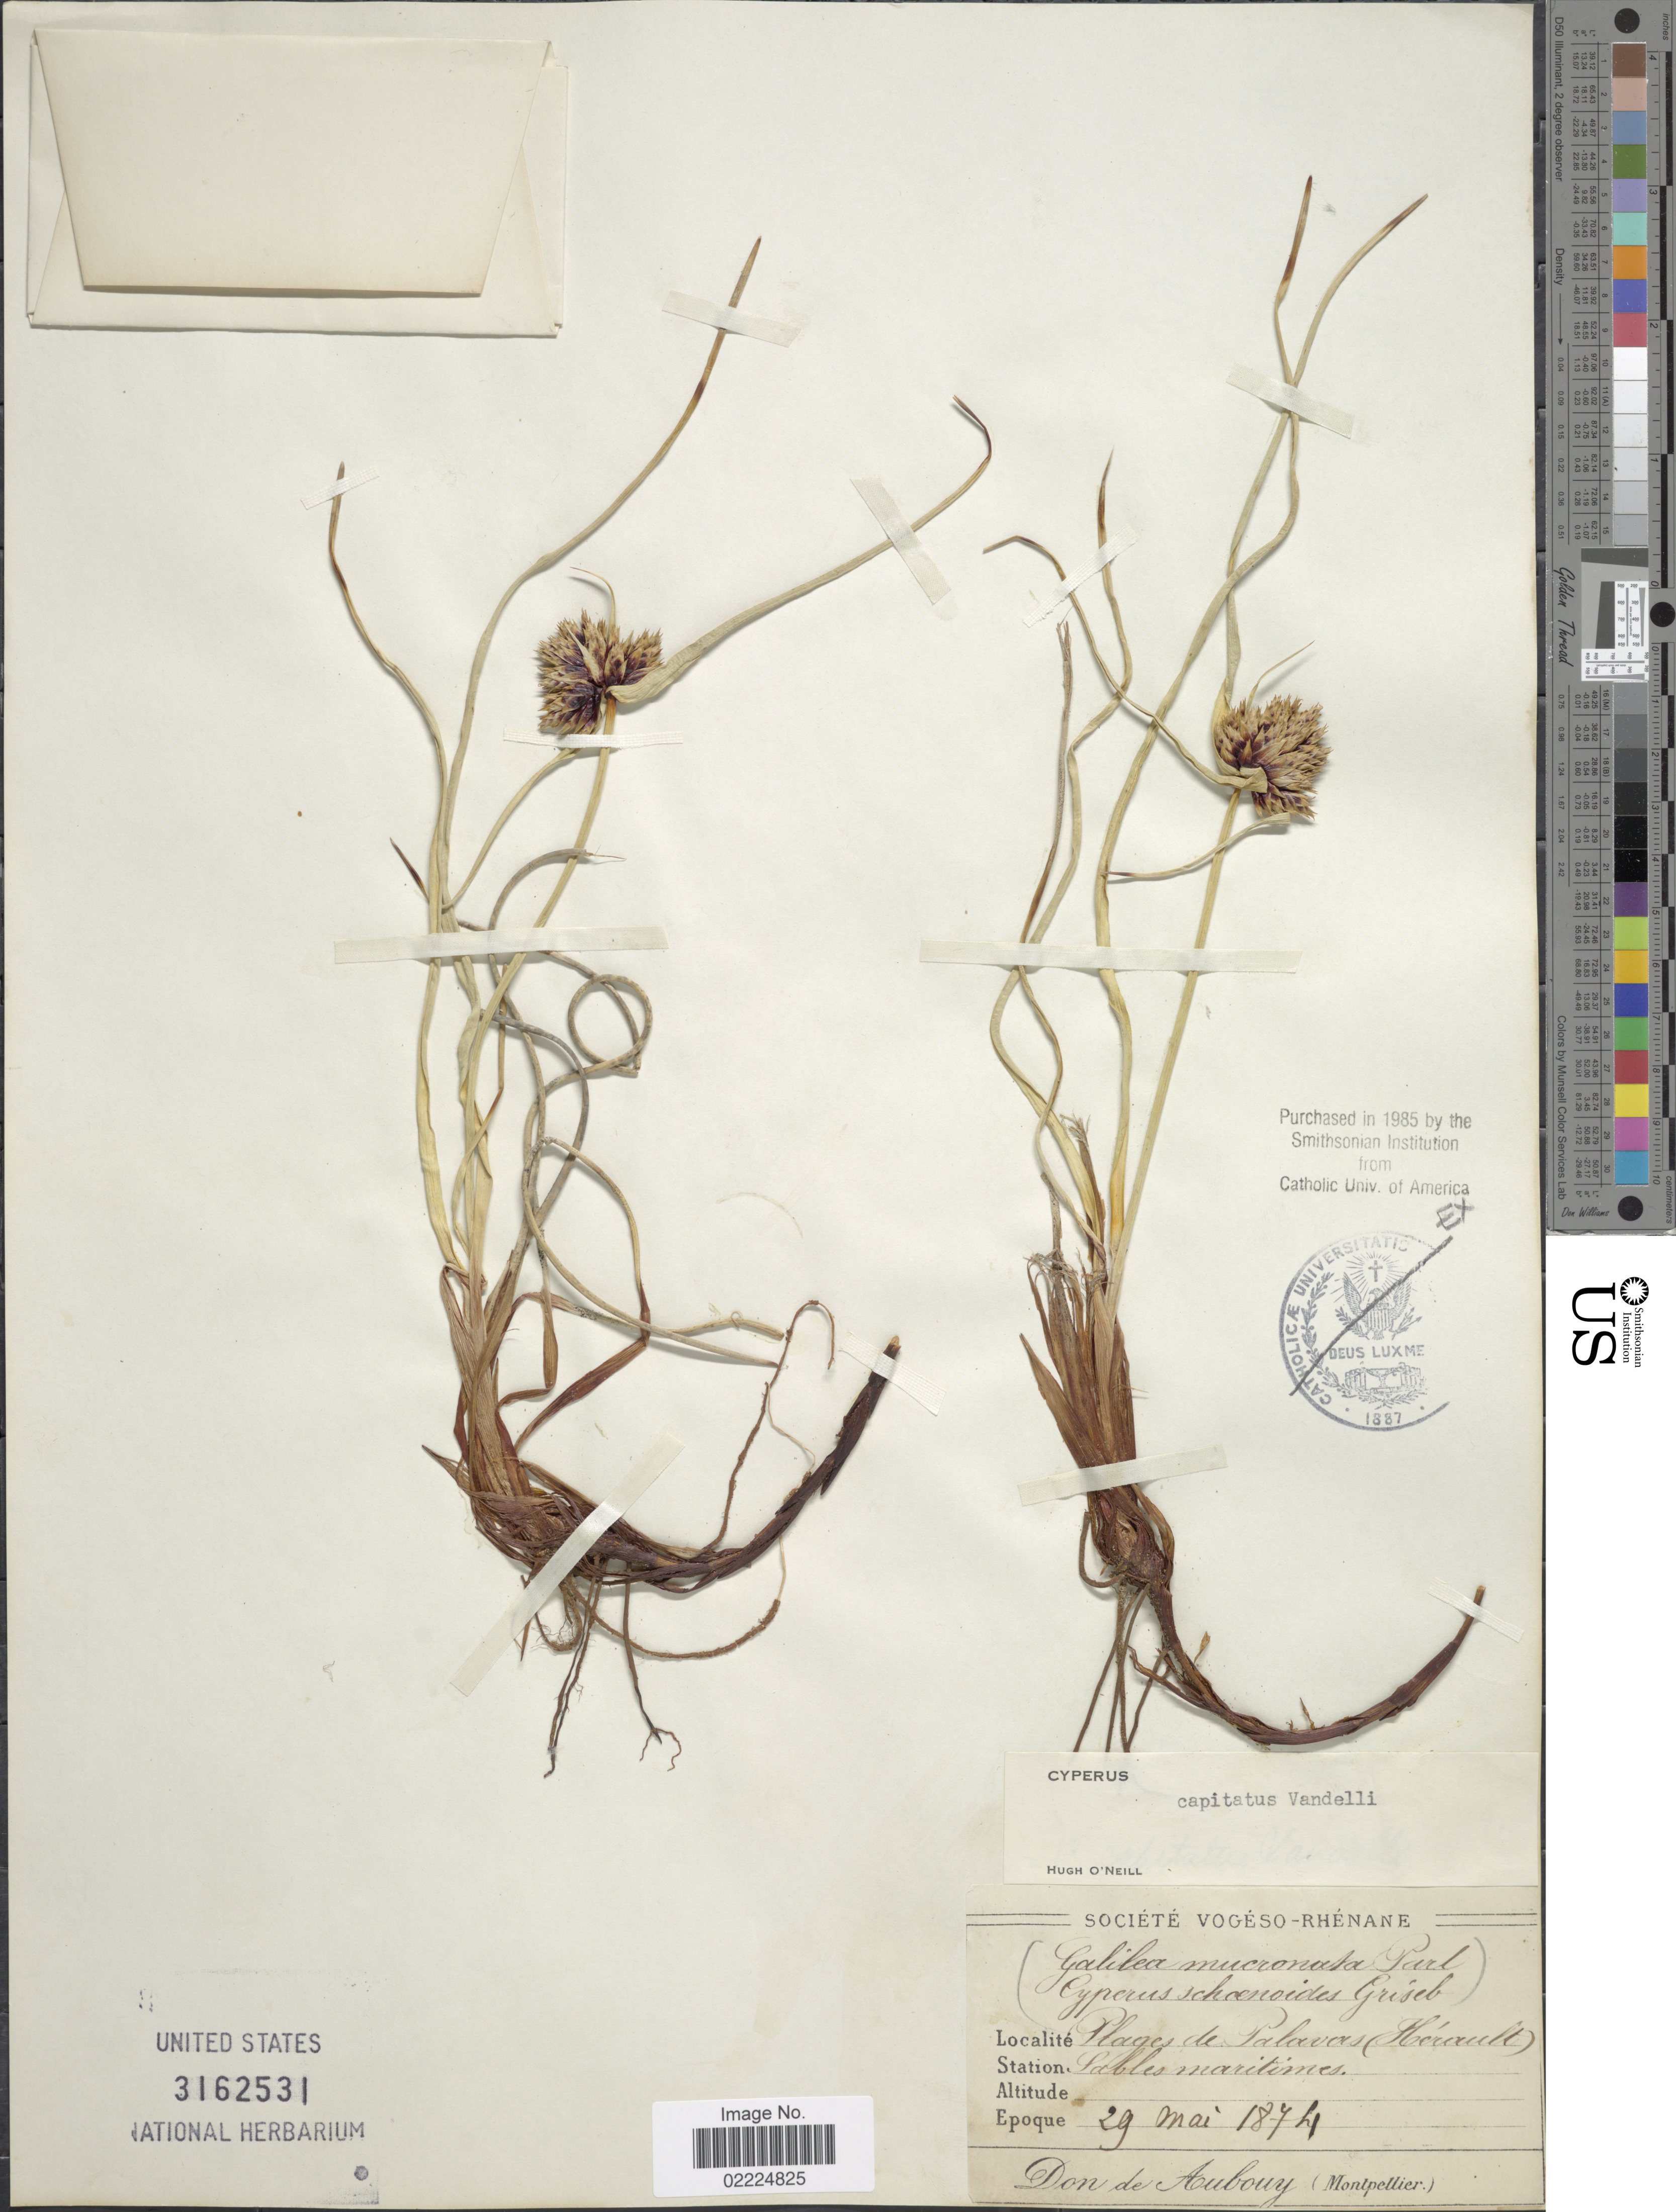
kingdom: Plantae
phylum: Tracheophyta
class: Liliopsida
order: Poales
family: Cyperaceae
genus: Cyperus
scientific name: Cyperus capitatus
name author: Vand.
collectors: Aubouy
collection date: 1874-05-29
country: France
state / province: Occitanie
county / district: Hérault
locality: Plage de Palavas (Herault). Station Sables maritimes.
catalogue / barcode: US 3162531